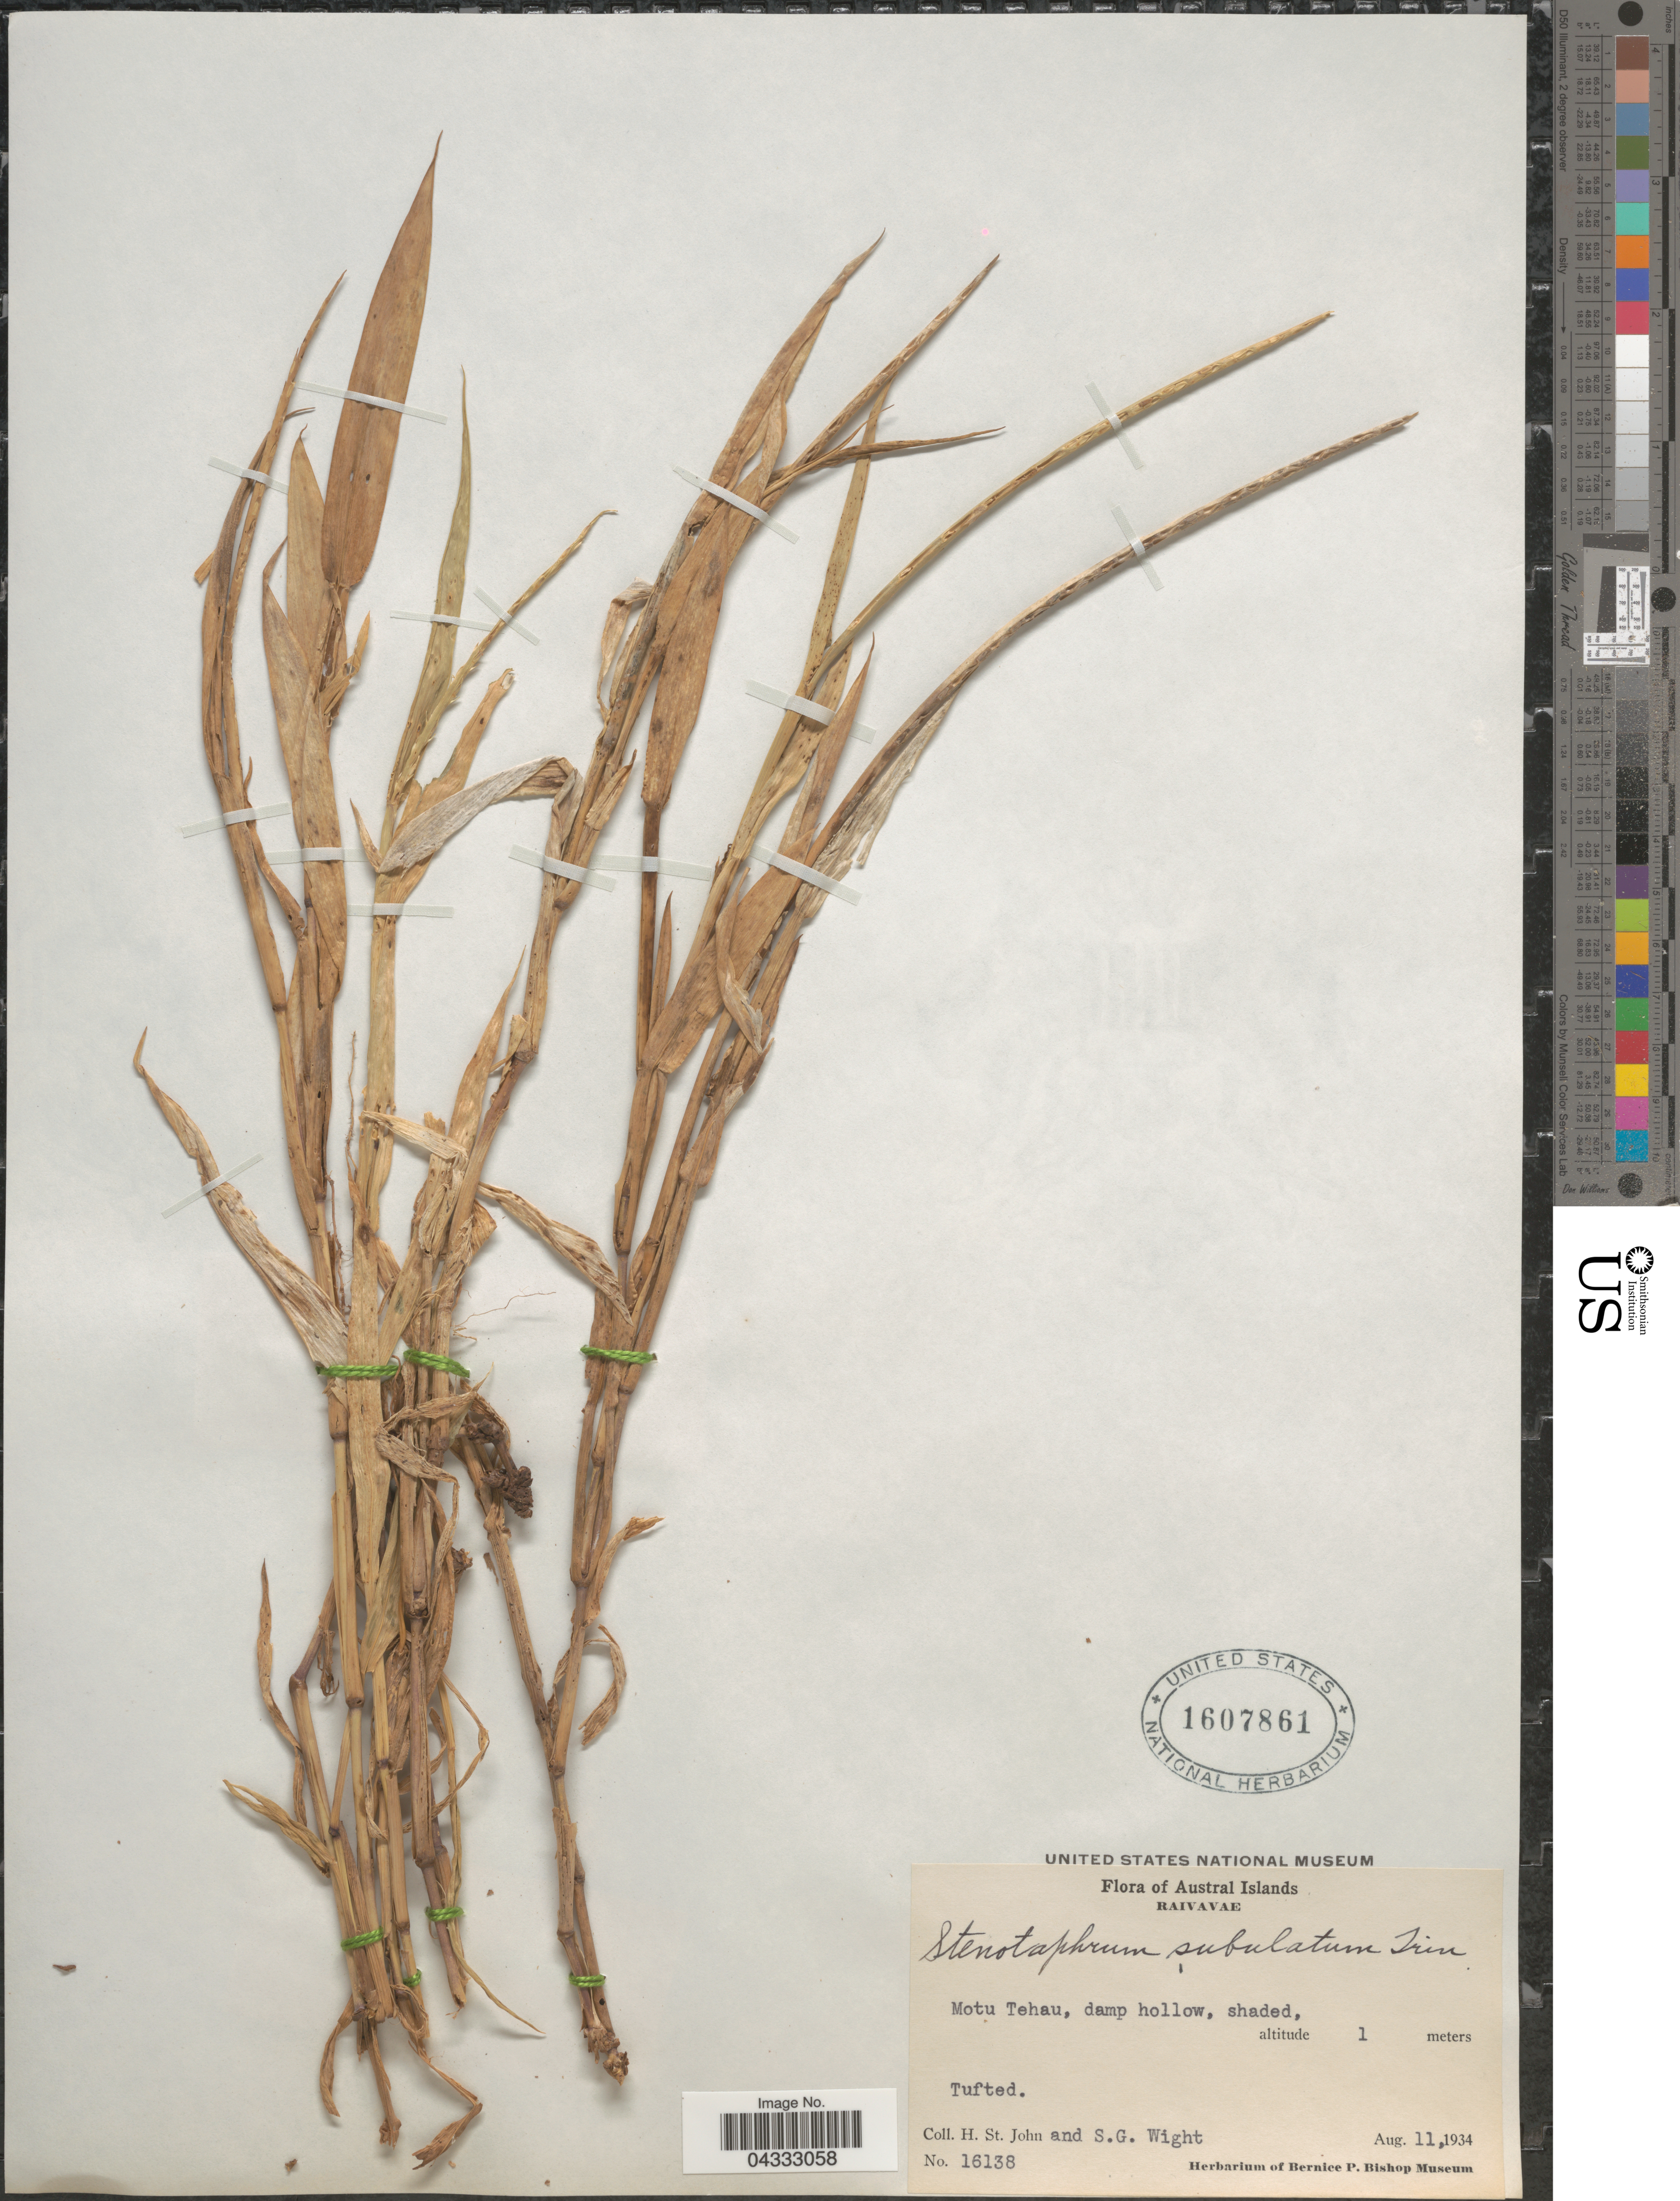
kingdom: Plantae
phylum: Tracheophyta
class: Liliopsida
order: Poales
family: Poaceae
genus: Stenotaphrum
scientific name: Stenotaphrum micranthum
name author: (Desv.) C.E. Hubb.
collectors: H. St. John & S. G. Wight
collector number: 16138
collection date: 1934-08-11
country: French Polynesia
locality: Austral Islands. Raivavae. Motu Tehau, damp hollow, shaded.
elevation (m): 1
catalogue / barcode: US 1607861